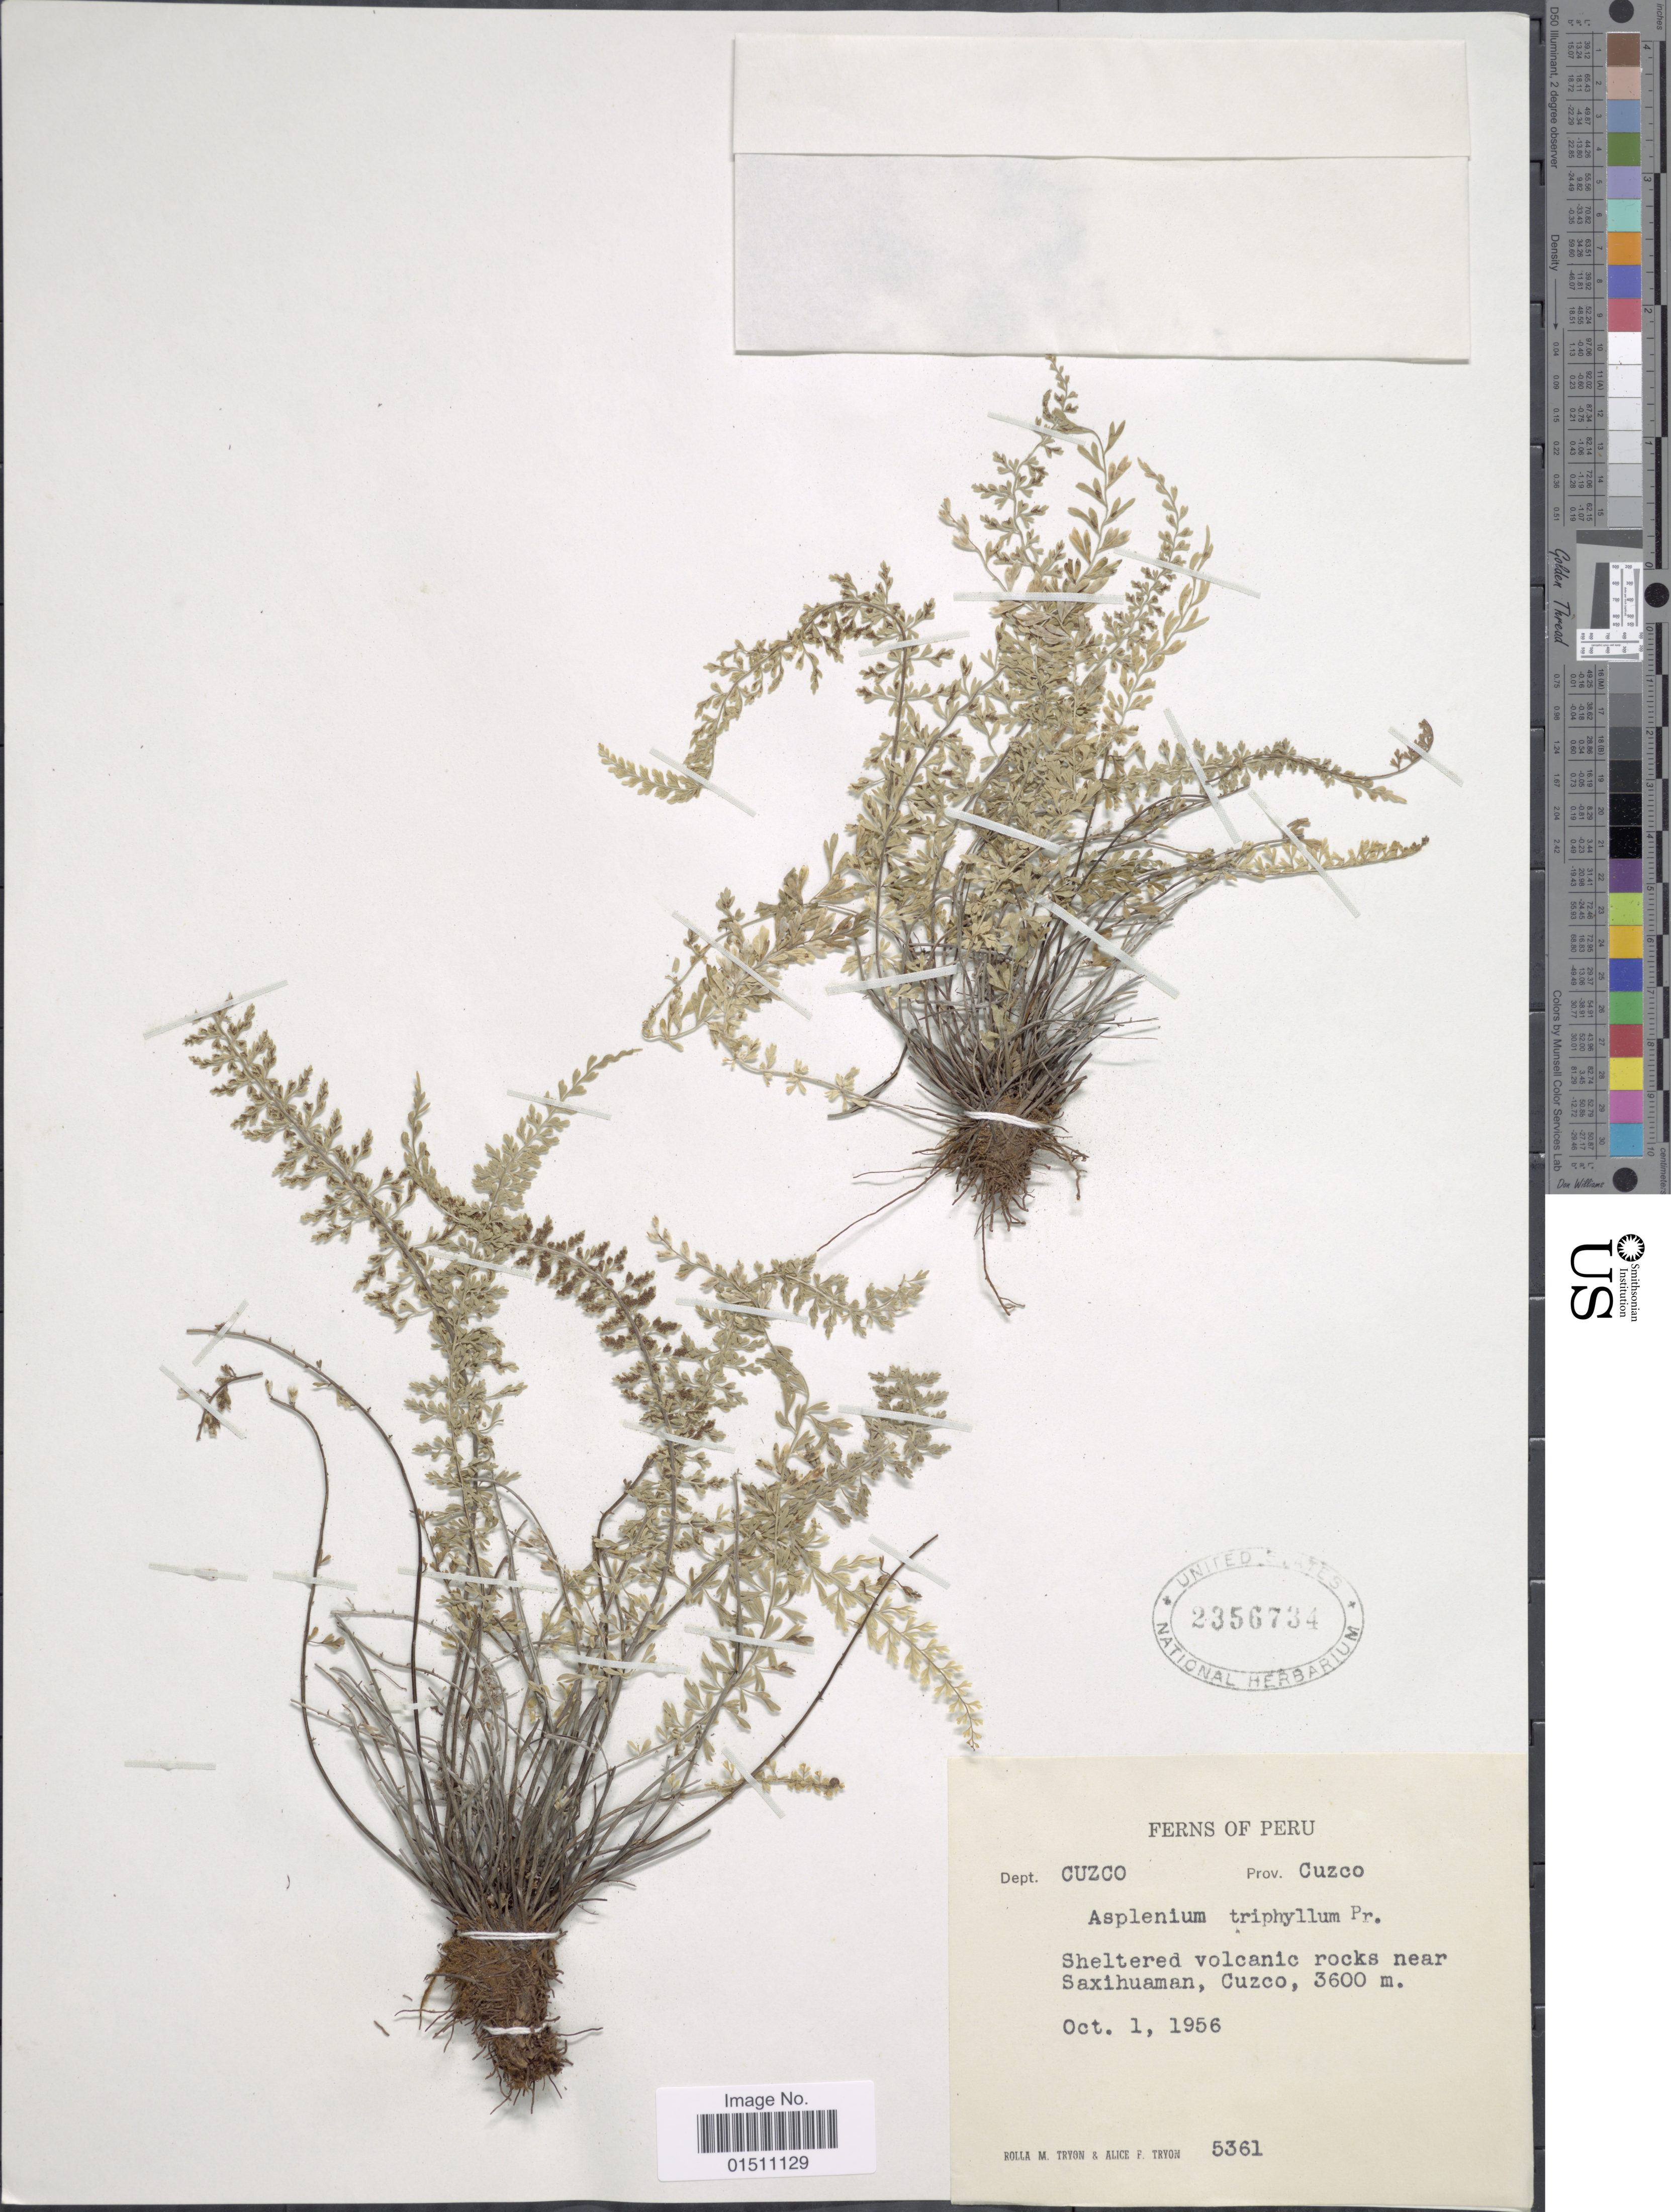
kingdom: Plantae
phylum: Tracheophyta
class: Polypodiopsida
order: Polypodiales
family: Aspleniaceae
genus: Asplenium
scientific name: Asplenium haenkeanum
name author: (C. Presl) Hieron.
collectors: R. M. Tryon & A. F. Tryon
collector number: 5361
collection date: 1956-10-01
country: Peru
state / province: Cusco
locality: Peru, Dep. Cuzco, Prov. Cuzco, near Saxihuaman, Cuzco.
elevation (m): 3600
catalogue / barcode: US 2356734